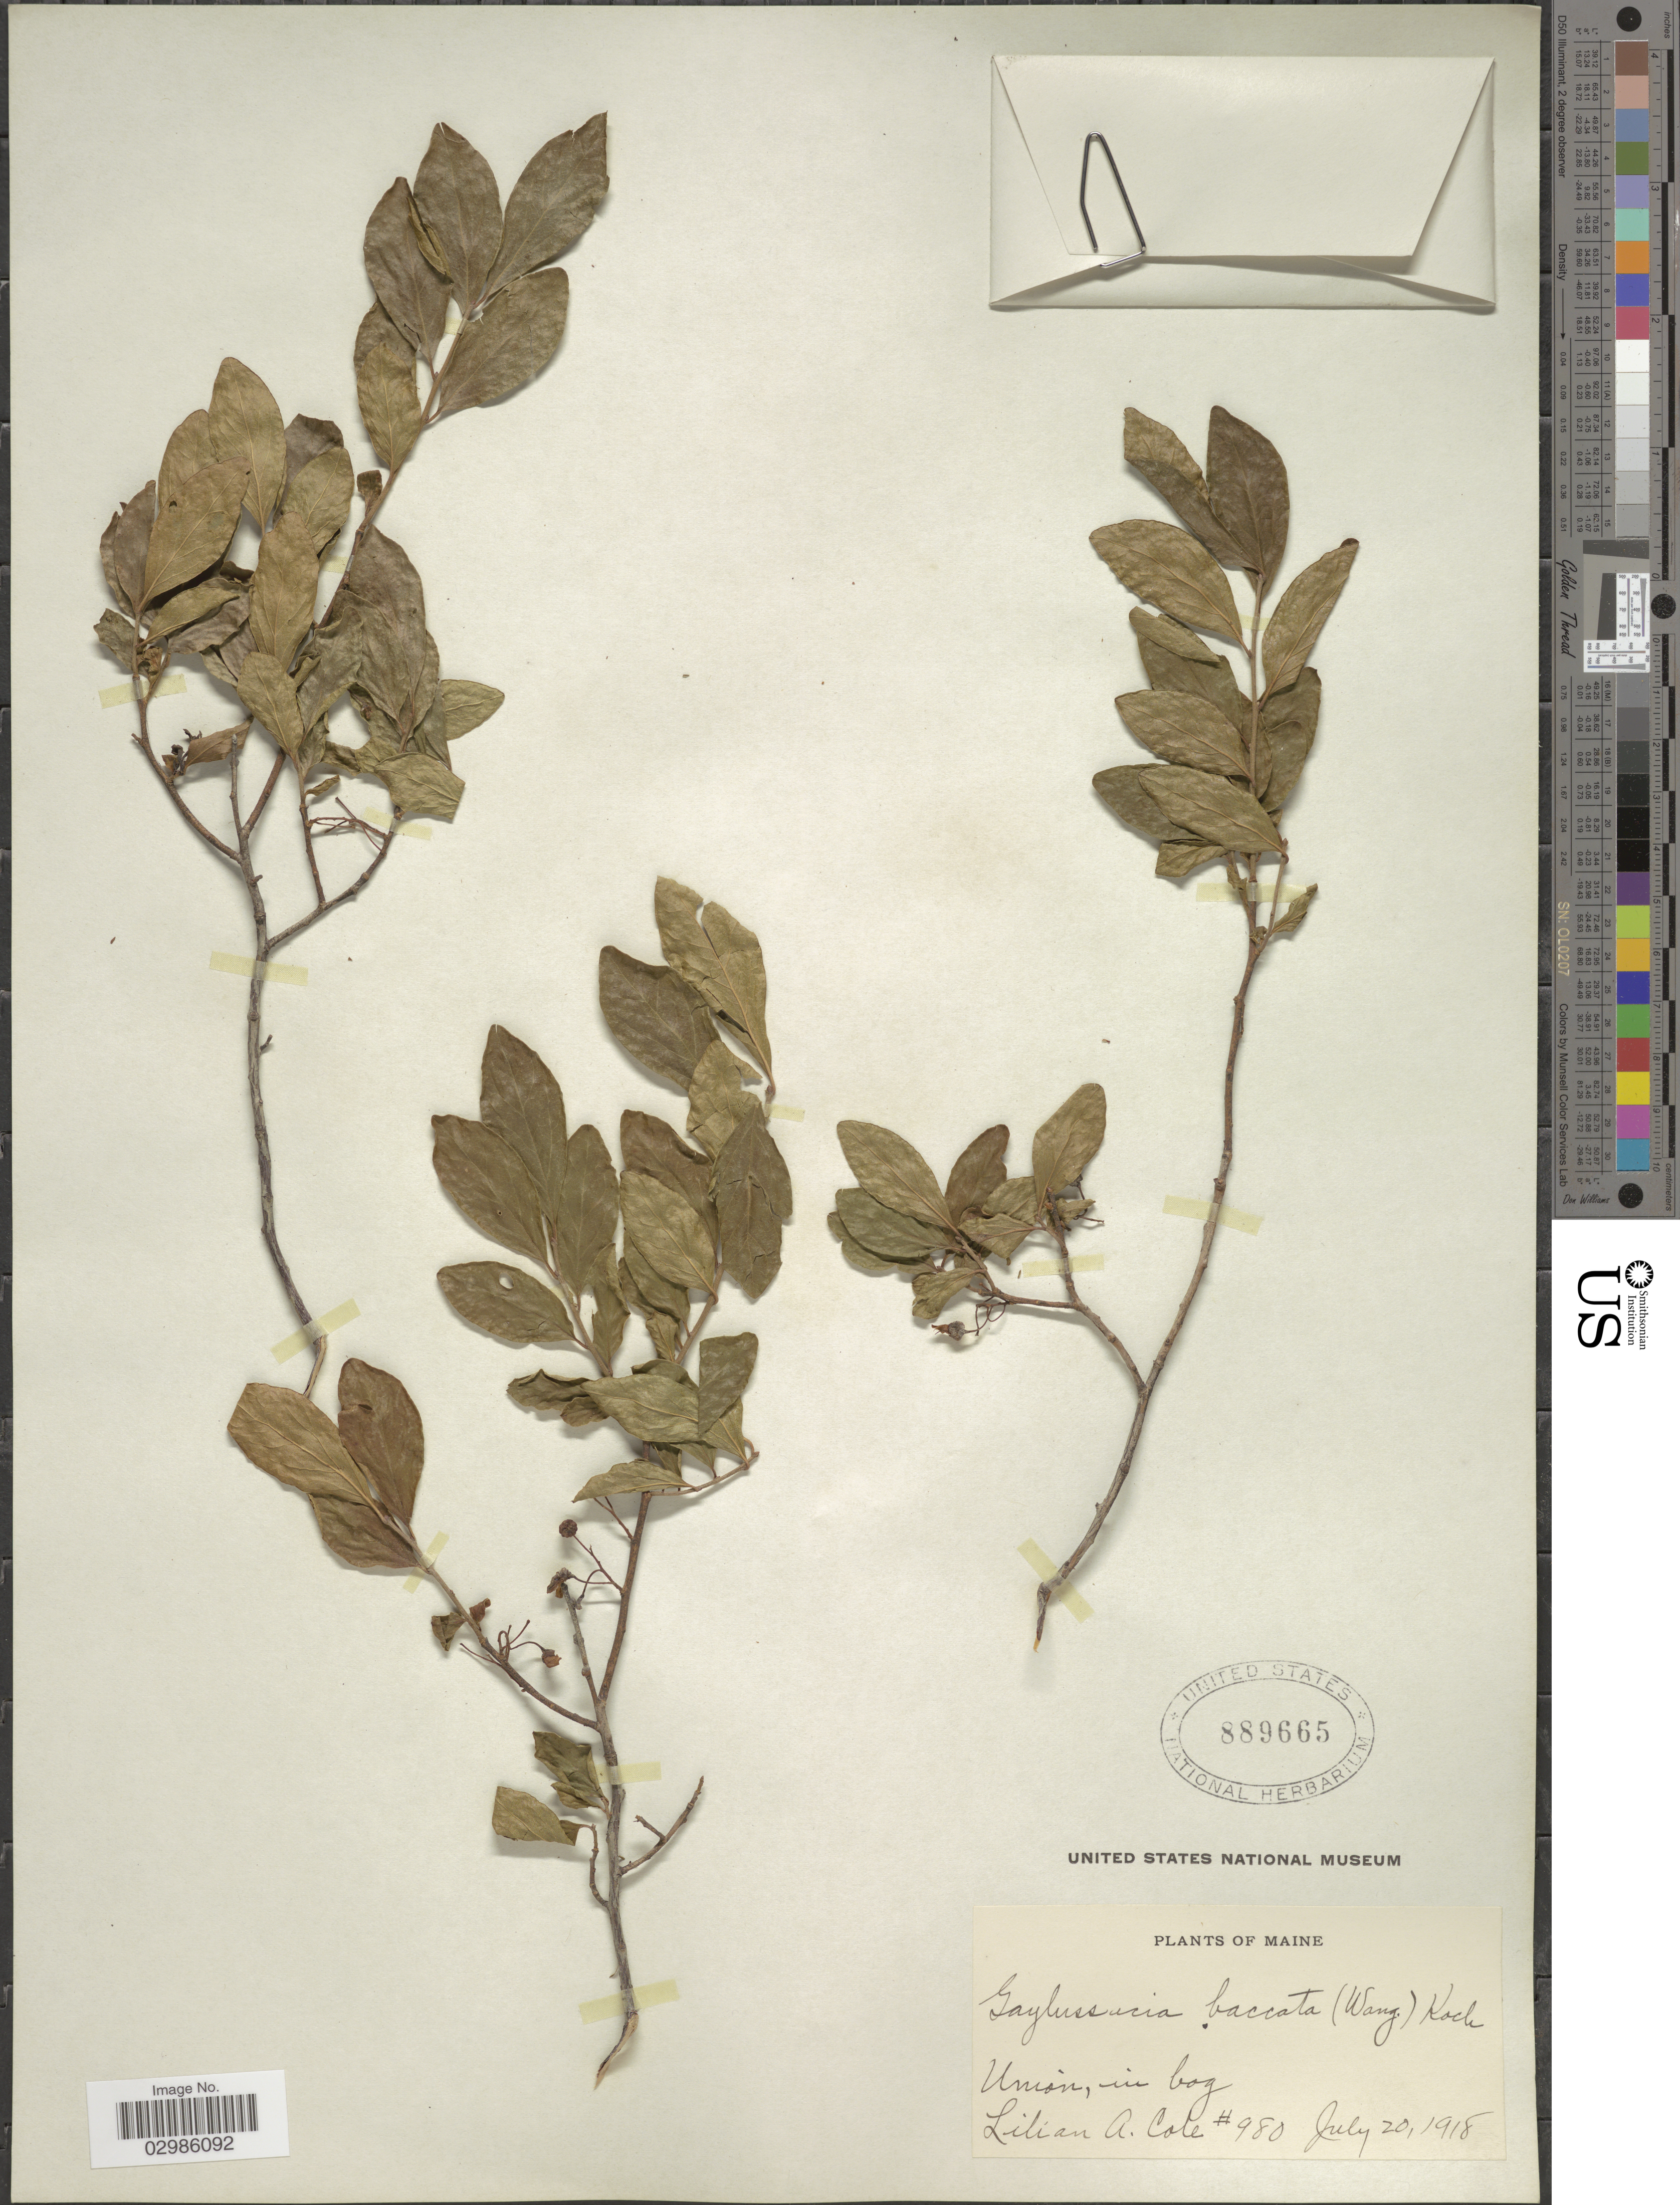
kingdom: Plantae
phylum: Tracheophyta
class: Magnoliopsida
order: Ericales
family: Ericaceae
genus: Gaylussacia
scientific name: Gaylussacia baccata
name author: (Wangenh.) K. Koch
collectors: L. A. Cole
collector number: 980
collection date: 1918-07-20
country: United States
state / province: Maine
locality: Union, in bog.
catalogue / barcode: US 889665